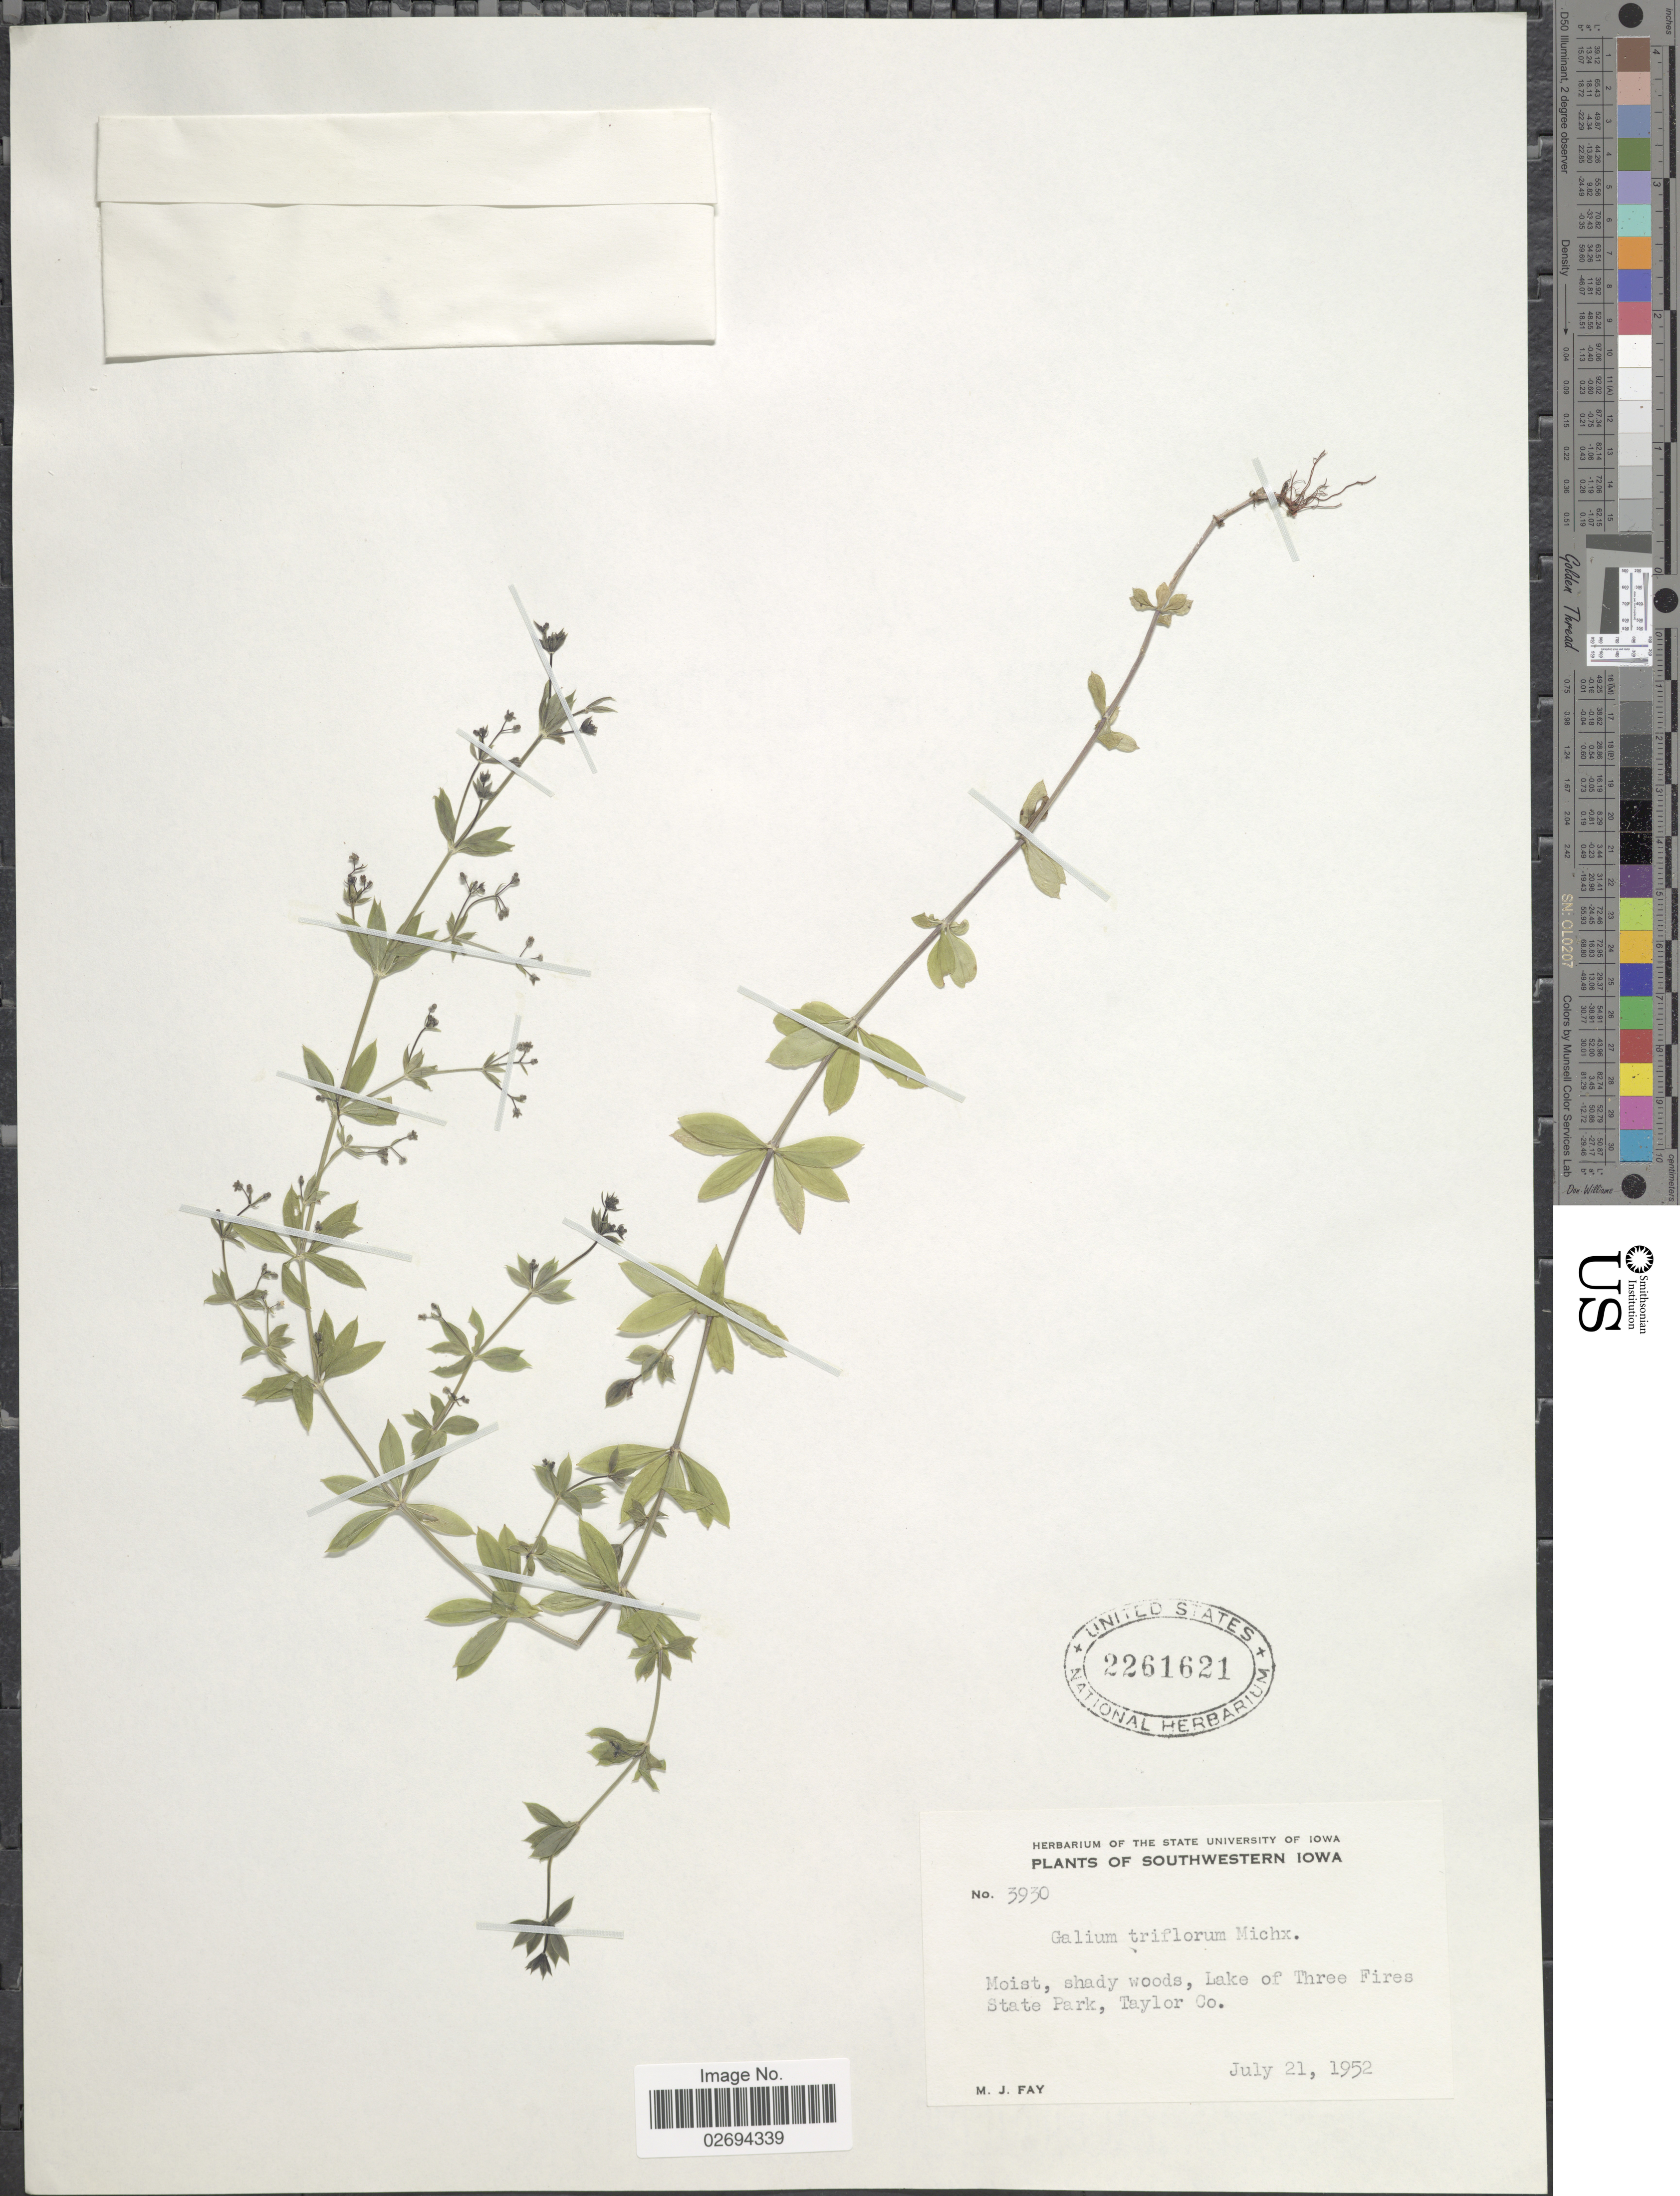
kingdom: Plantae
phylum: Tracheophyta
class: Magnoliopsida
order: Gentianales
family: Rubiaceae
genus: Galium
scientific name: Galium triflorum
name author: Michx.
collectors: M. Fay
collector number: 3930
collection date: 1952-07-21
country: United States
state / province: Iowa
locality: Southwestern Iowa. Moist, shady woods, Lake of Three Fires State Park, Taylor Co.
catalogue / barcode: US 2261621